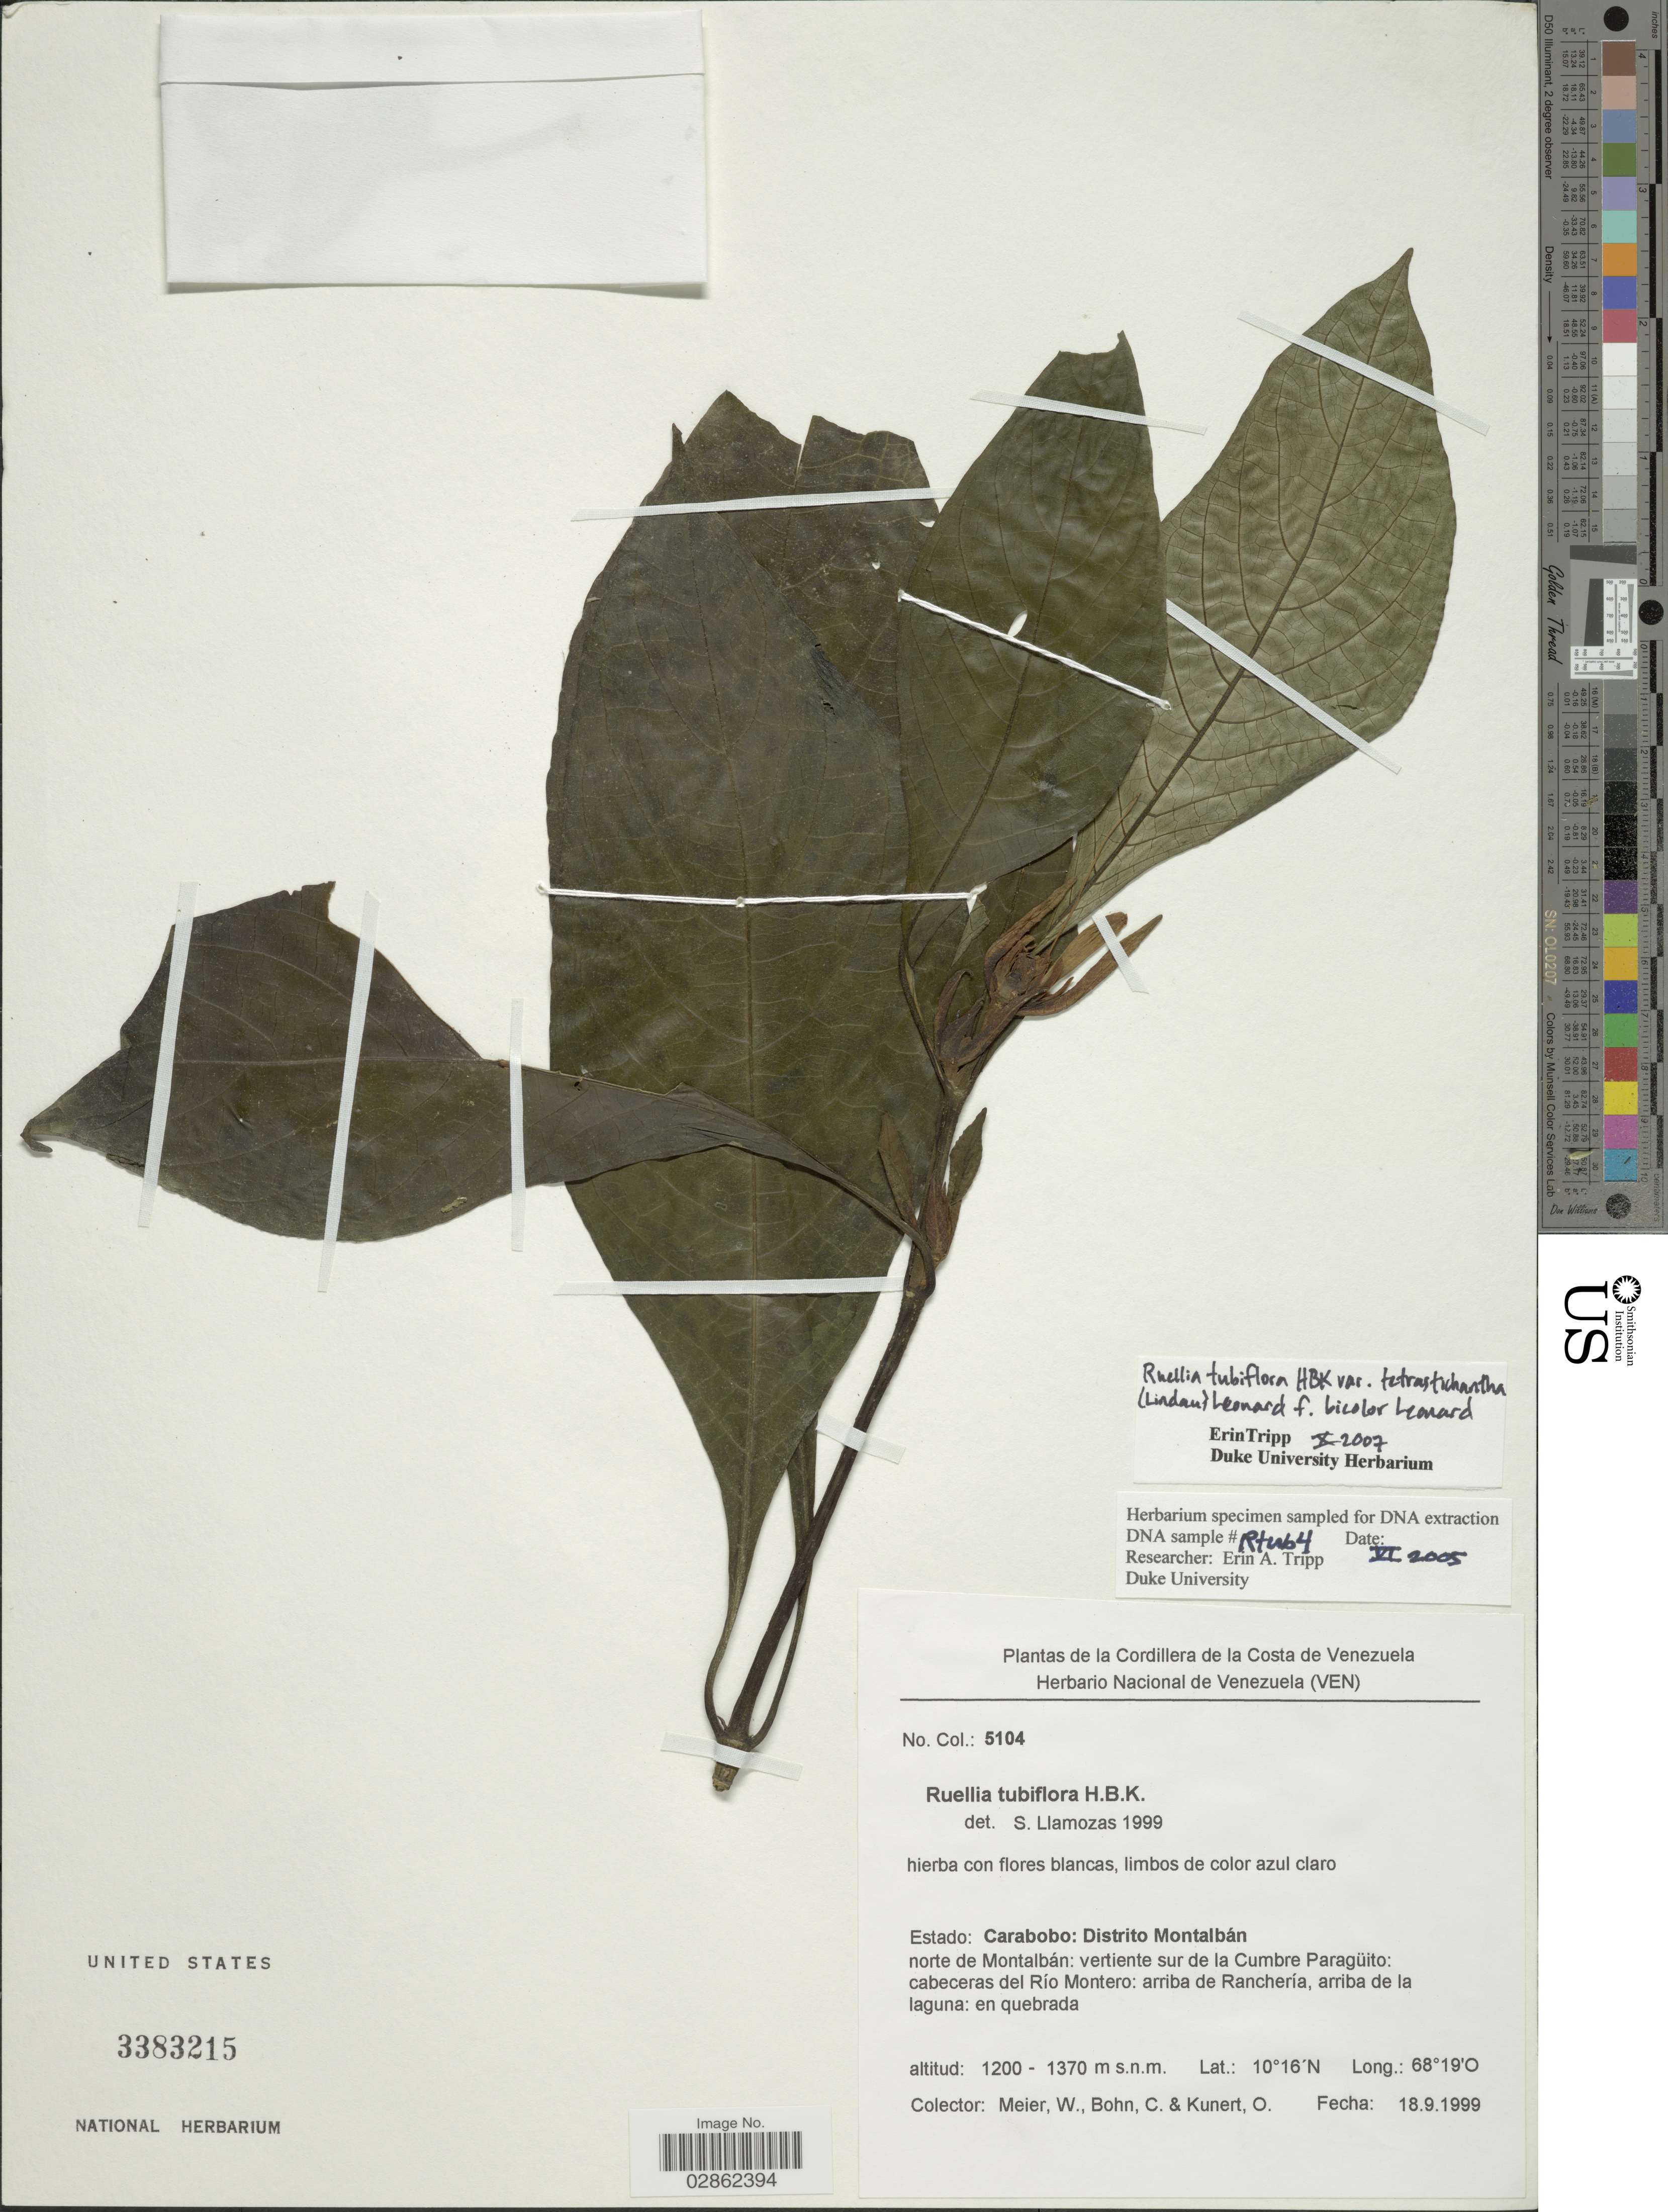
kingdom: Plantae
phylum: Tracheophyta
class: Magnoliopsida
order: Lamiales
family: Acanthaceae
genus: Ruellia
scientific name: Ruellia tubiflora var. tetrastichantha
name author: Kunth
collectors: W. Meier, C. Bohn & O. Kunert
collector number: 5104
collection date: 1999-09-18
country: Venezuela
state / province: Carabobo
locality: Distrito Montalbán. Norte de Montalbán: vertiente sur de la Cumbre Paragüito: Cabeceras del Río Montero: arriba de Ranchería, arriba de la laguna: en quebrada.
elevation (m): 1200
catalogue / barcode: US 3383215